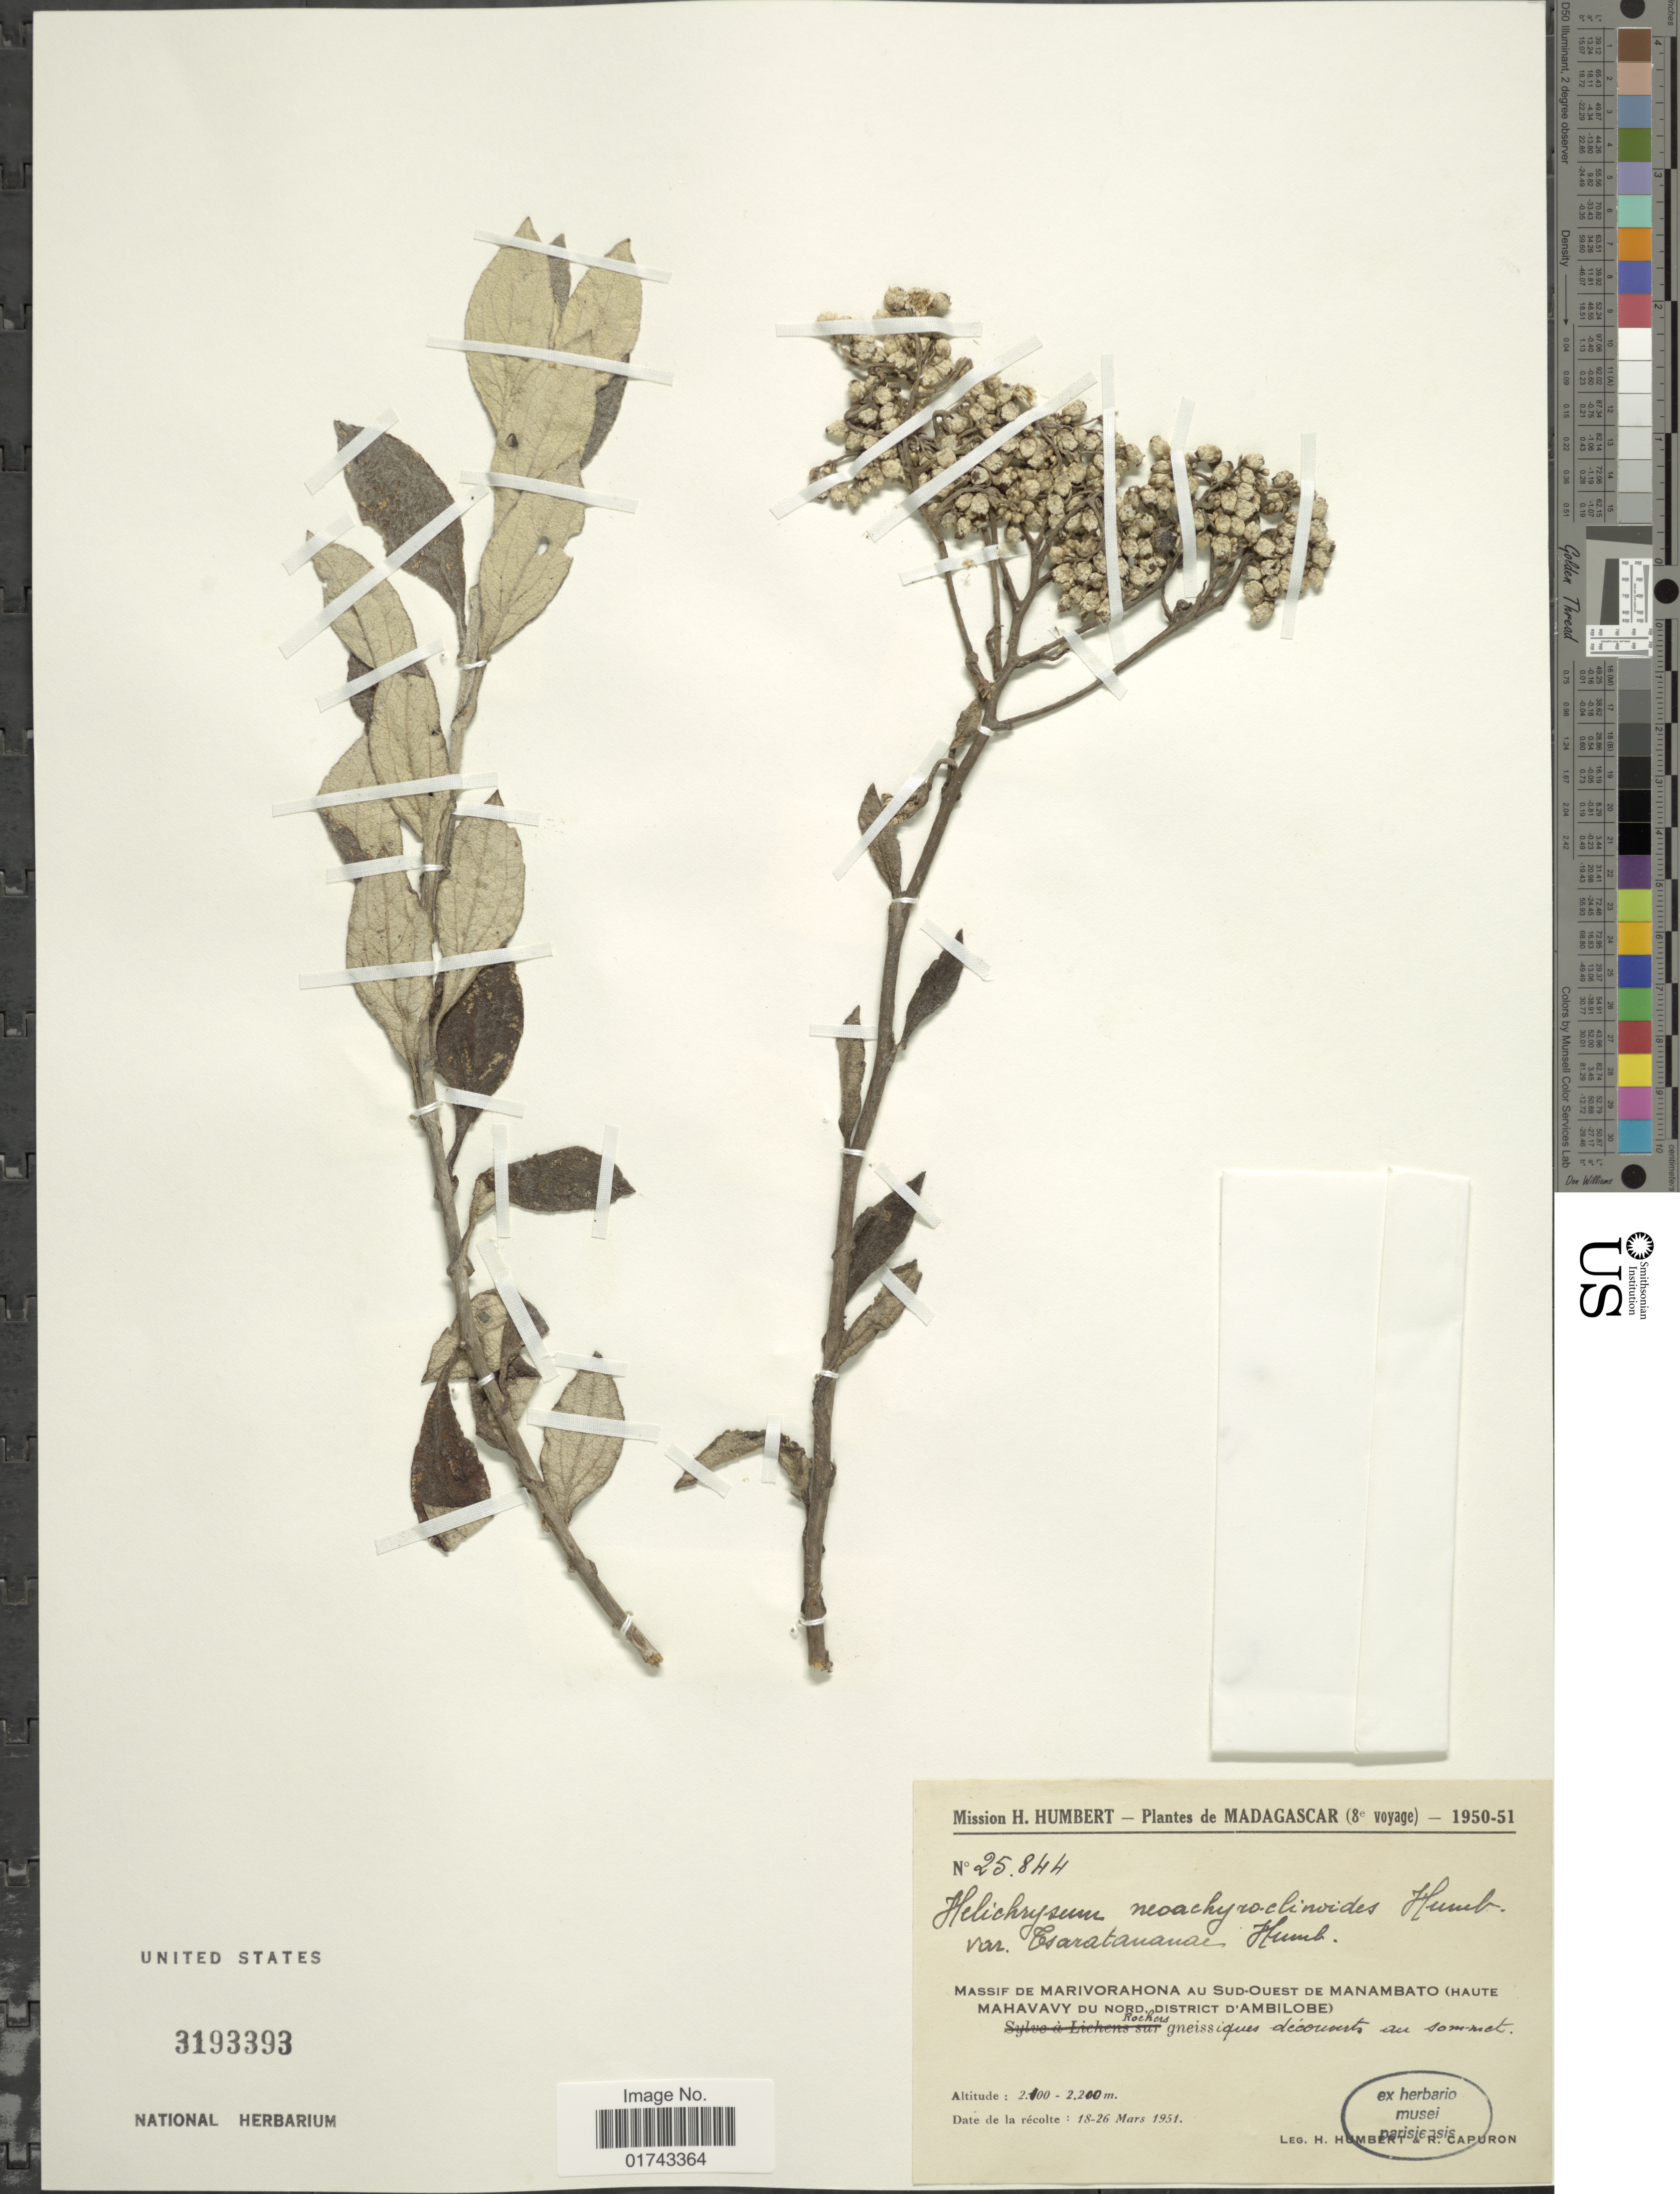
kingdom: Plantae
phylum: Tracheophyta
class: Magnoliopsida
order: Asterales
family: Asteraceae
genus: Helichrysum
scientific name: Helichrysum neoachryroclioides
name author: Humbert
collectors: H. Humbert & R. Capuron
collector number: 25844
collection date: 1951-03-16/1951-03-26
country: Madagascar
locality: Massif de Marivorahona au Sud-Ouest de Manambato (Haute Mahavavy du Nord-District d'Ambilobe)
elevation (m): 2100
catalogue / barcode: US 3193393